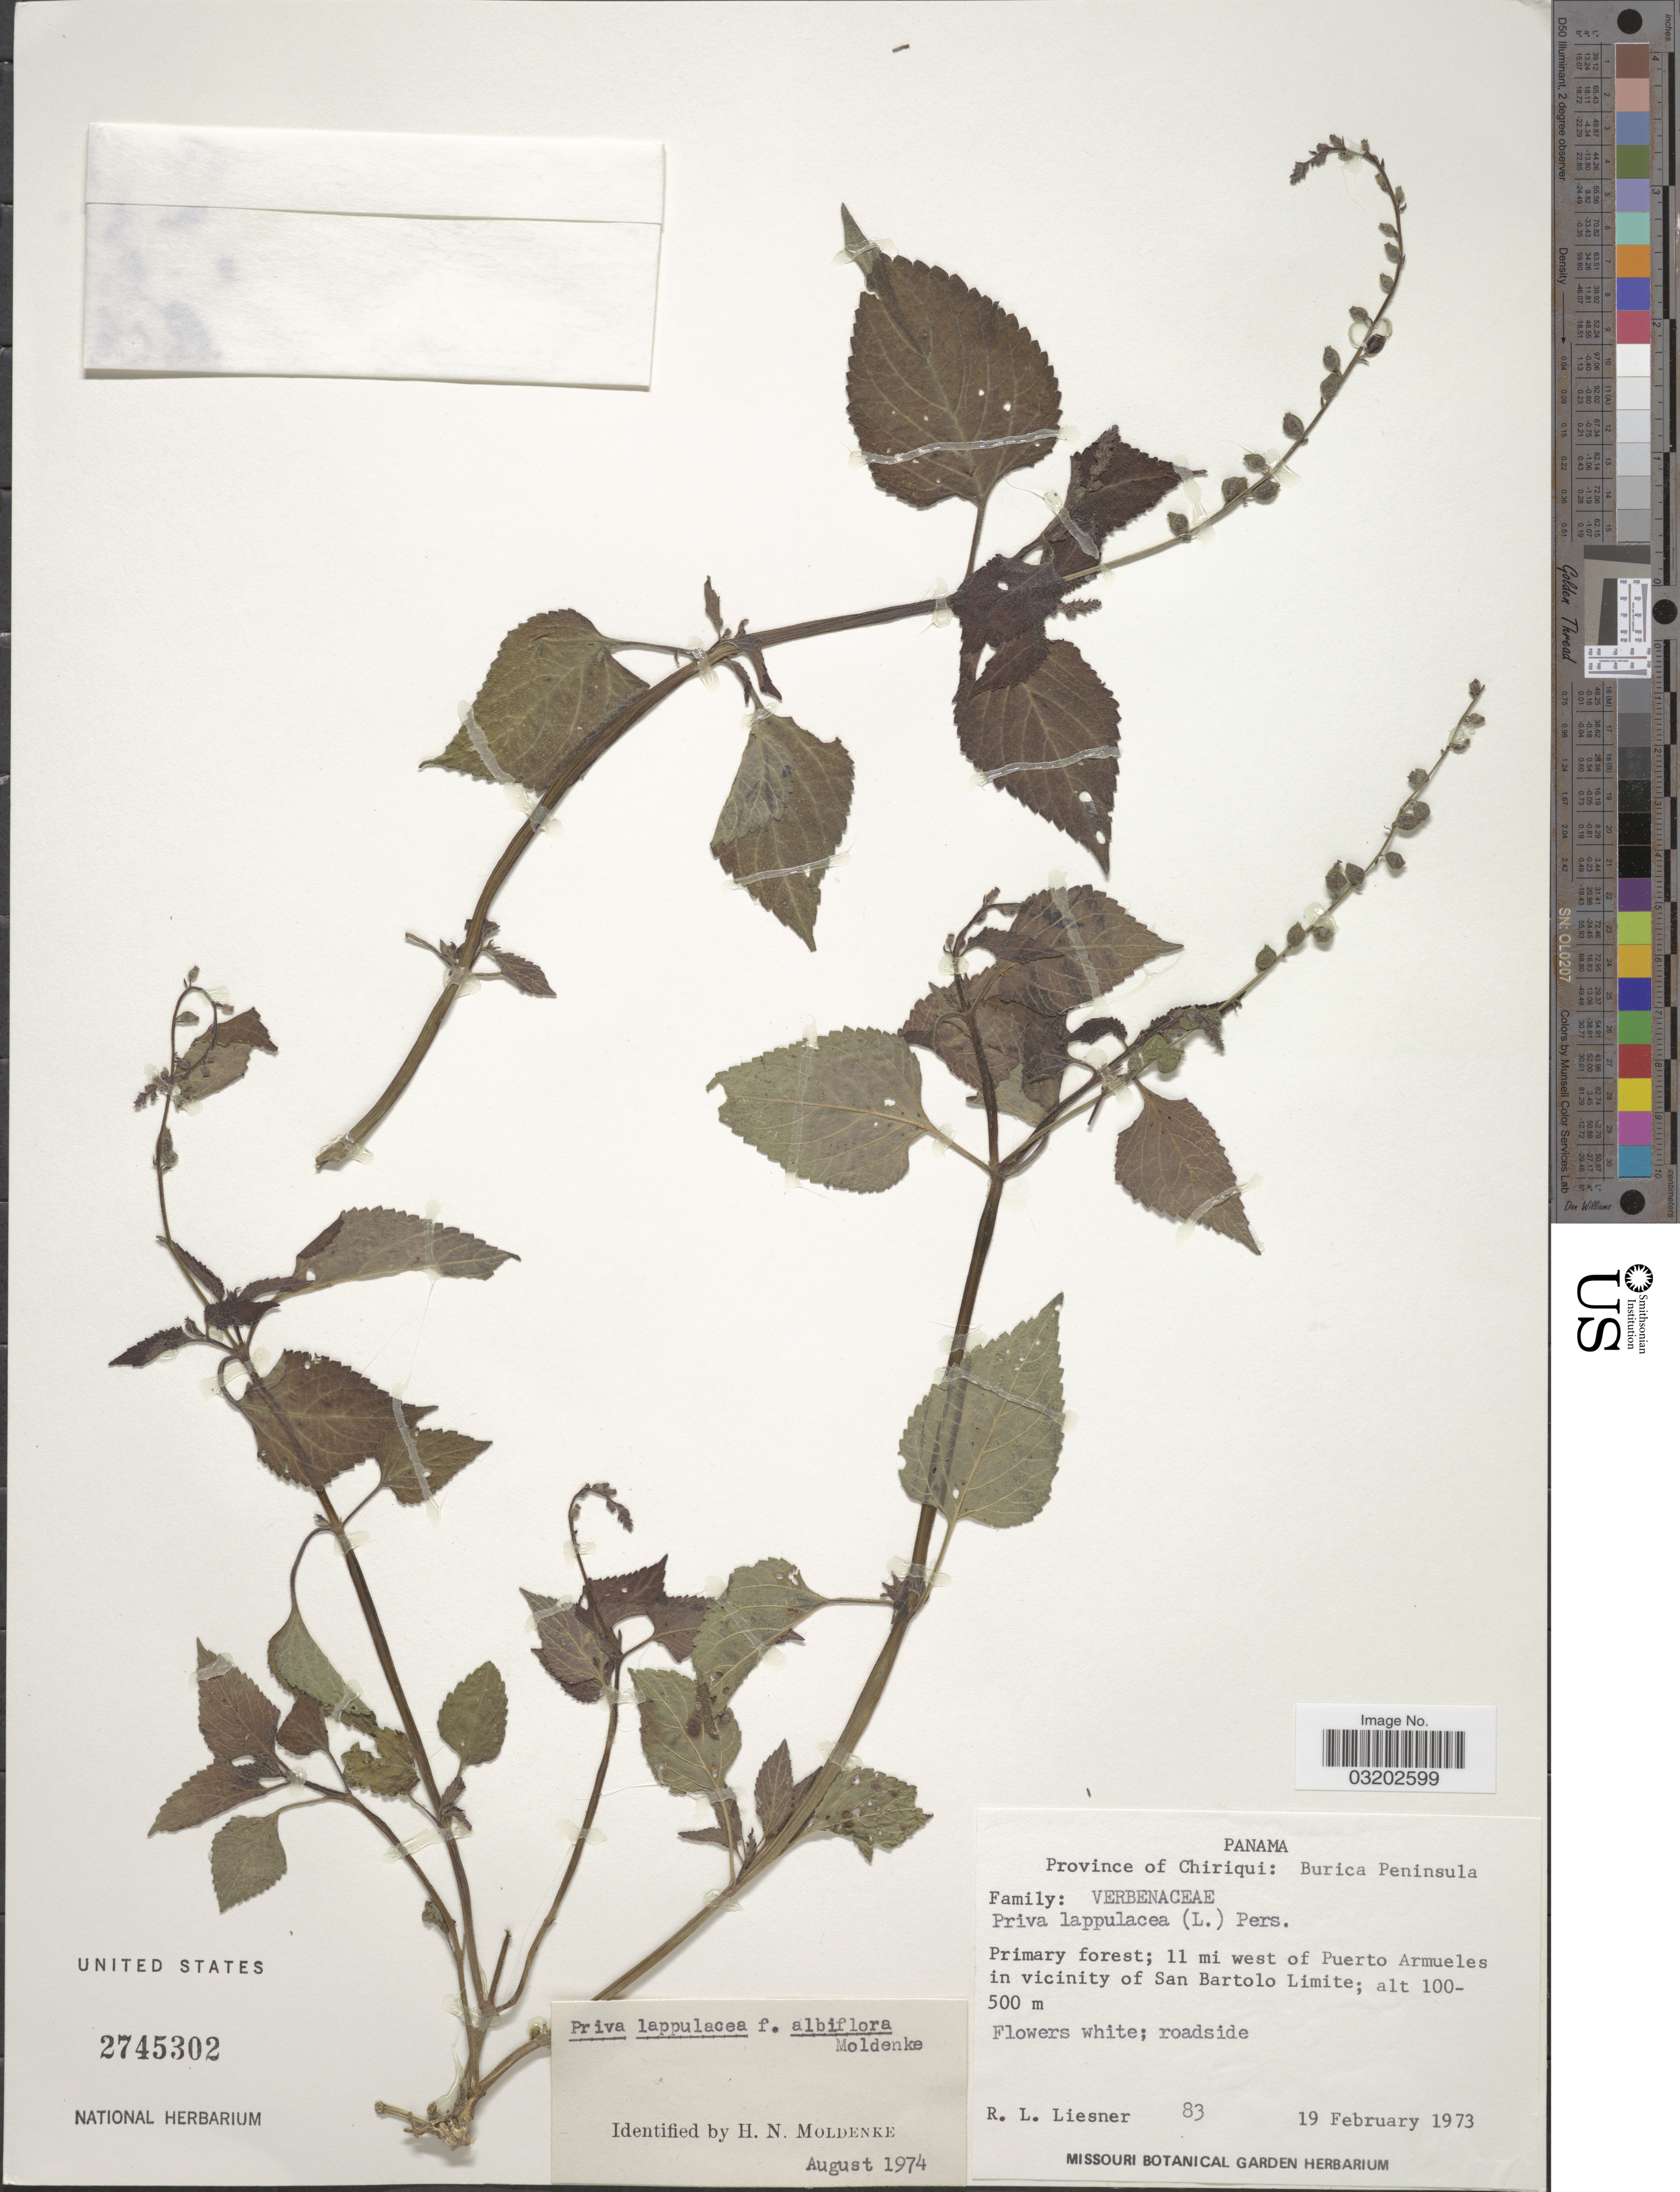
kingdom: Plantae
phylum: Tracheophyta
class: Magnoliopsida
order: Lamiales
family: Verbenaceae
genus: Priva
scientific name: Priva lappulacea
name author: (L.) Pers.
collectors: R. L. Liesner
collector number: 83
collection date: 1973-02-19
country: Panama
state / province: Chiriqui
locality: Burica Peninsula, 11 mi west of Puerto Armueles in vicinity of San Bartolo Limite.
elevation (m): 100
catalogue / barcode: US 2745302